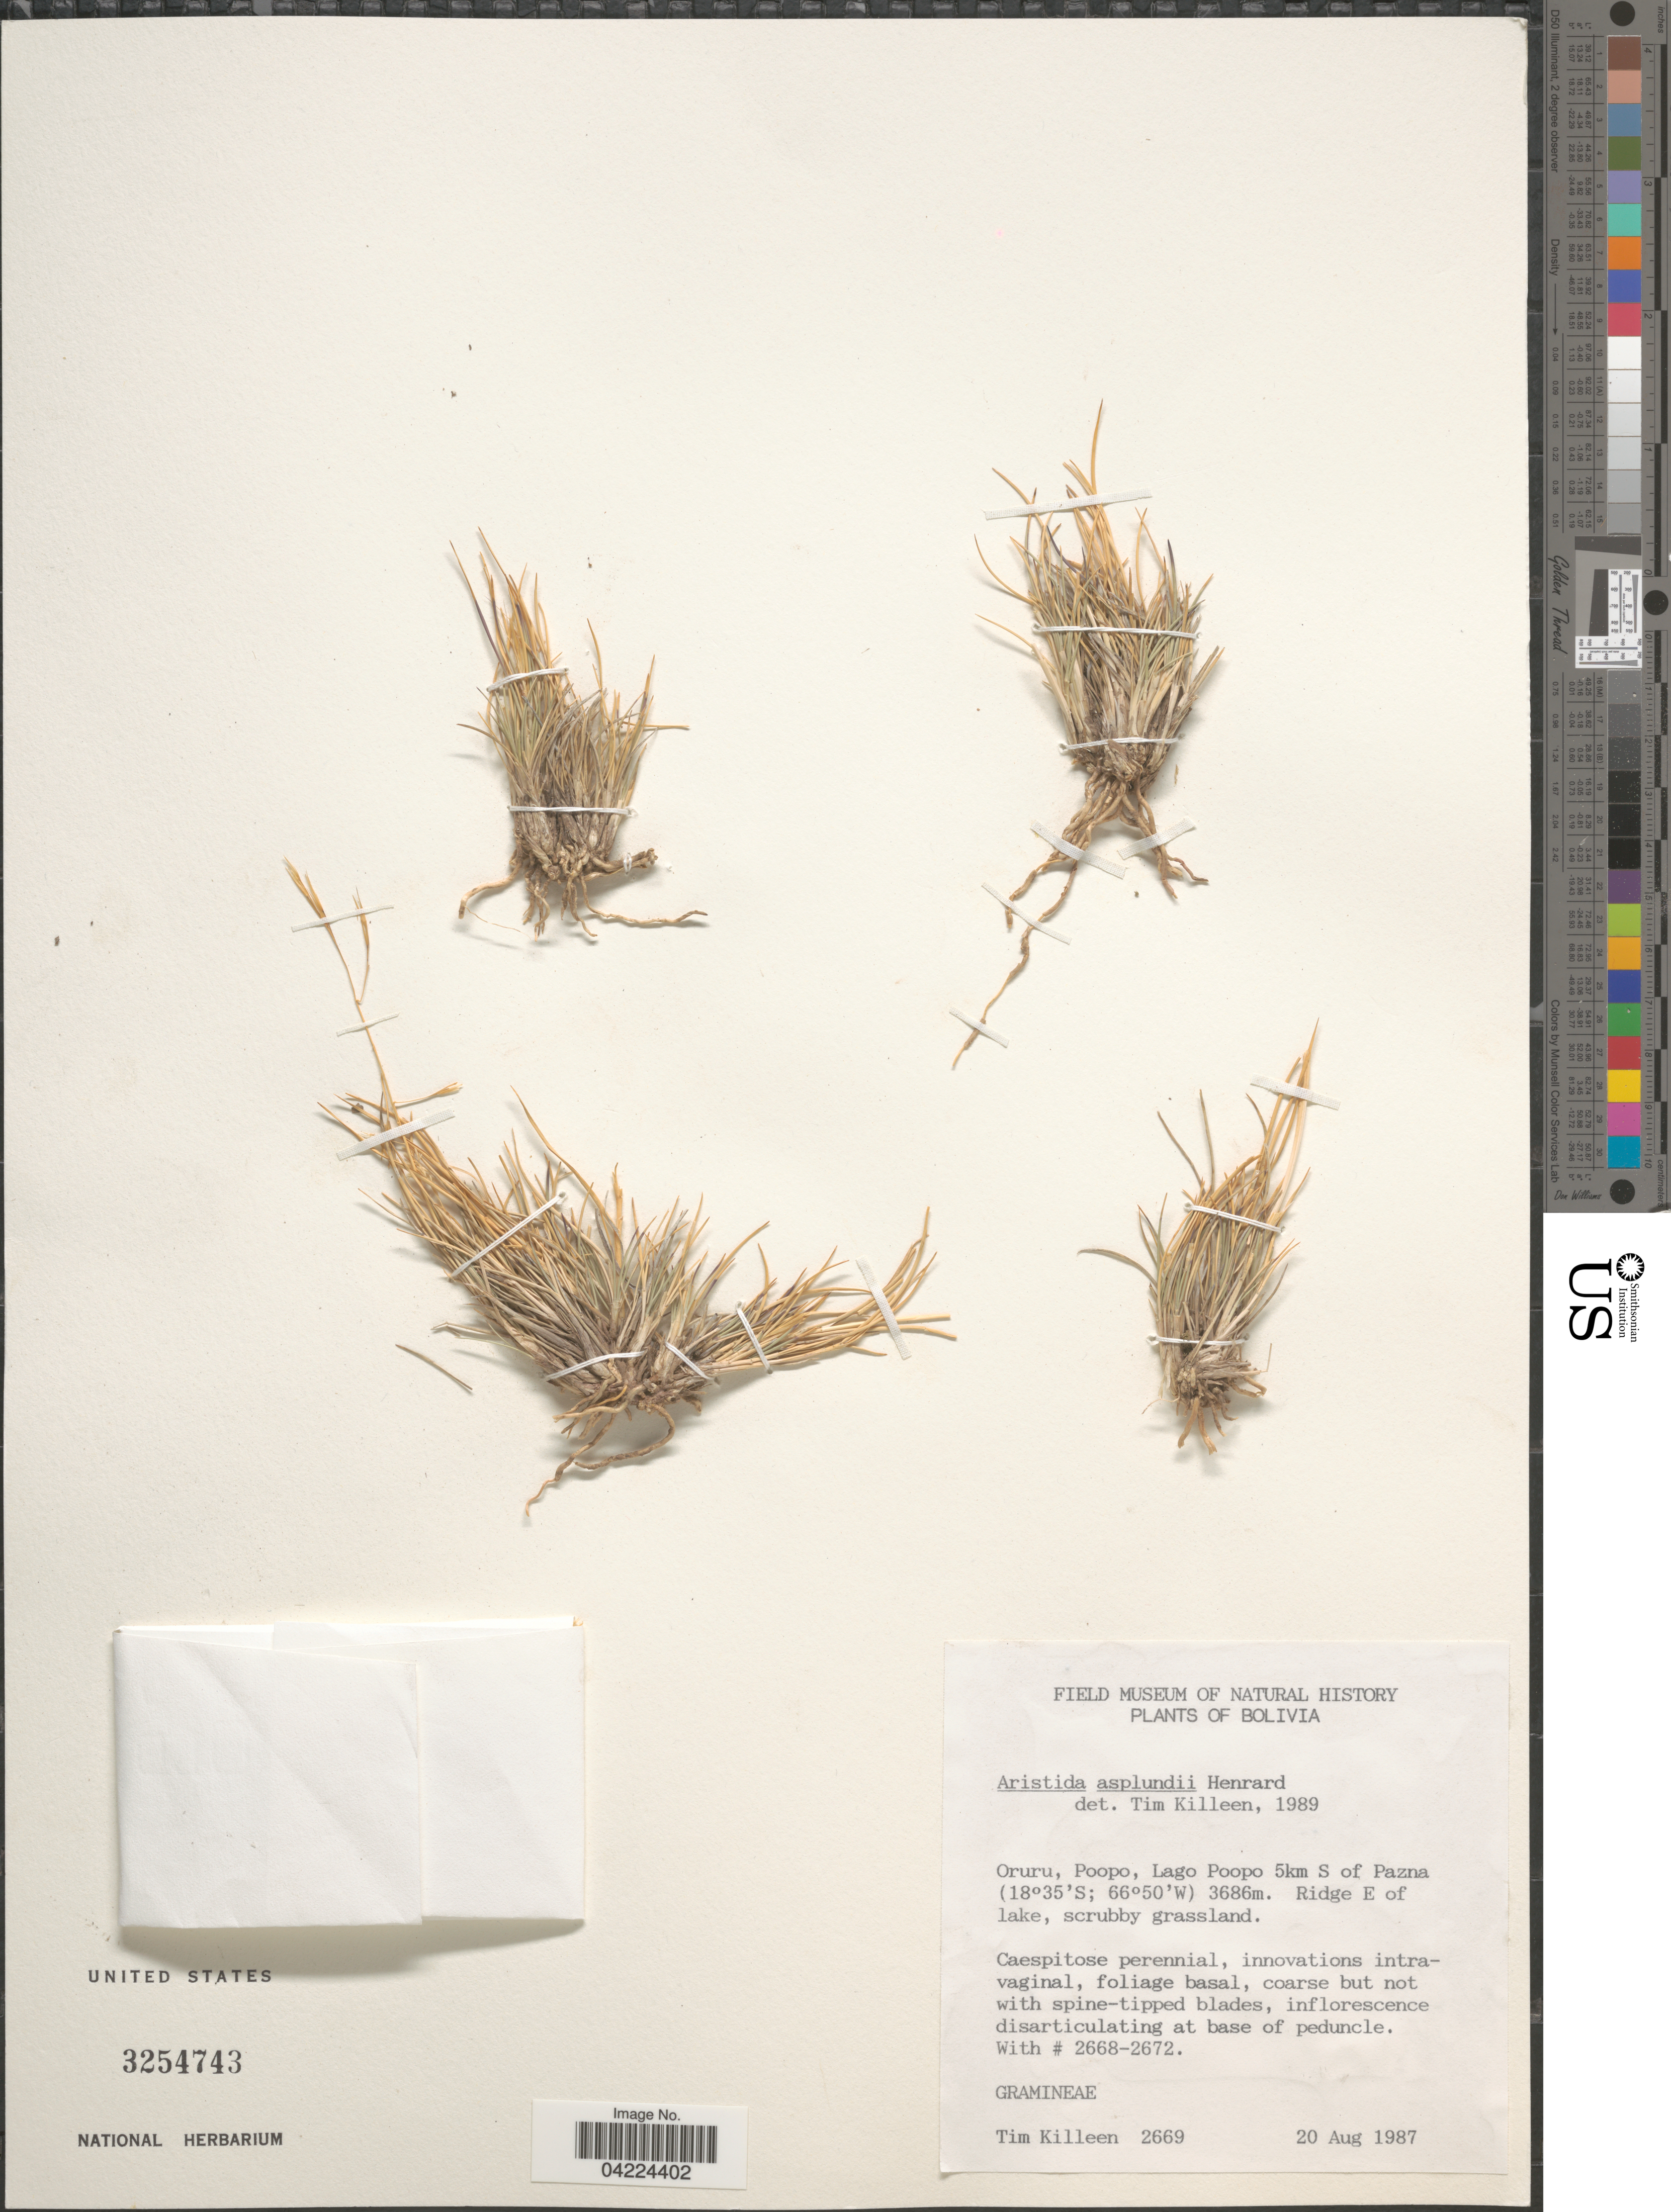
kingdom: Plantae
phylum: Tracheophyta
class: Liliopsida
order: Poales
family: Poaceae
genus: Aristida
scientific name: Aristida asplundii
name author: Henr.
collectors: T. J. Killeen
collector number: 2669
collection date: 1987-08-20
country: Bolivia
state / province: Oruro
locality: Oruru, Poopo, Lago Poopo 5km S of Pazna. Ridge E of lake.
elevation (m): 3686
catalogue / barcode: US 3254743